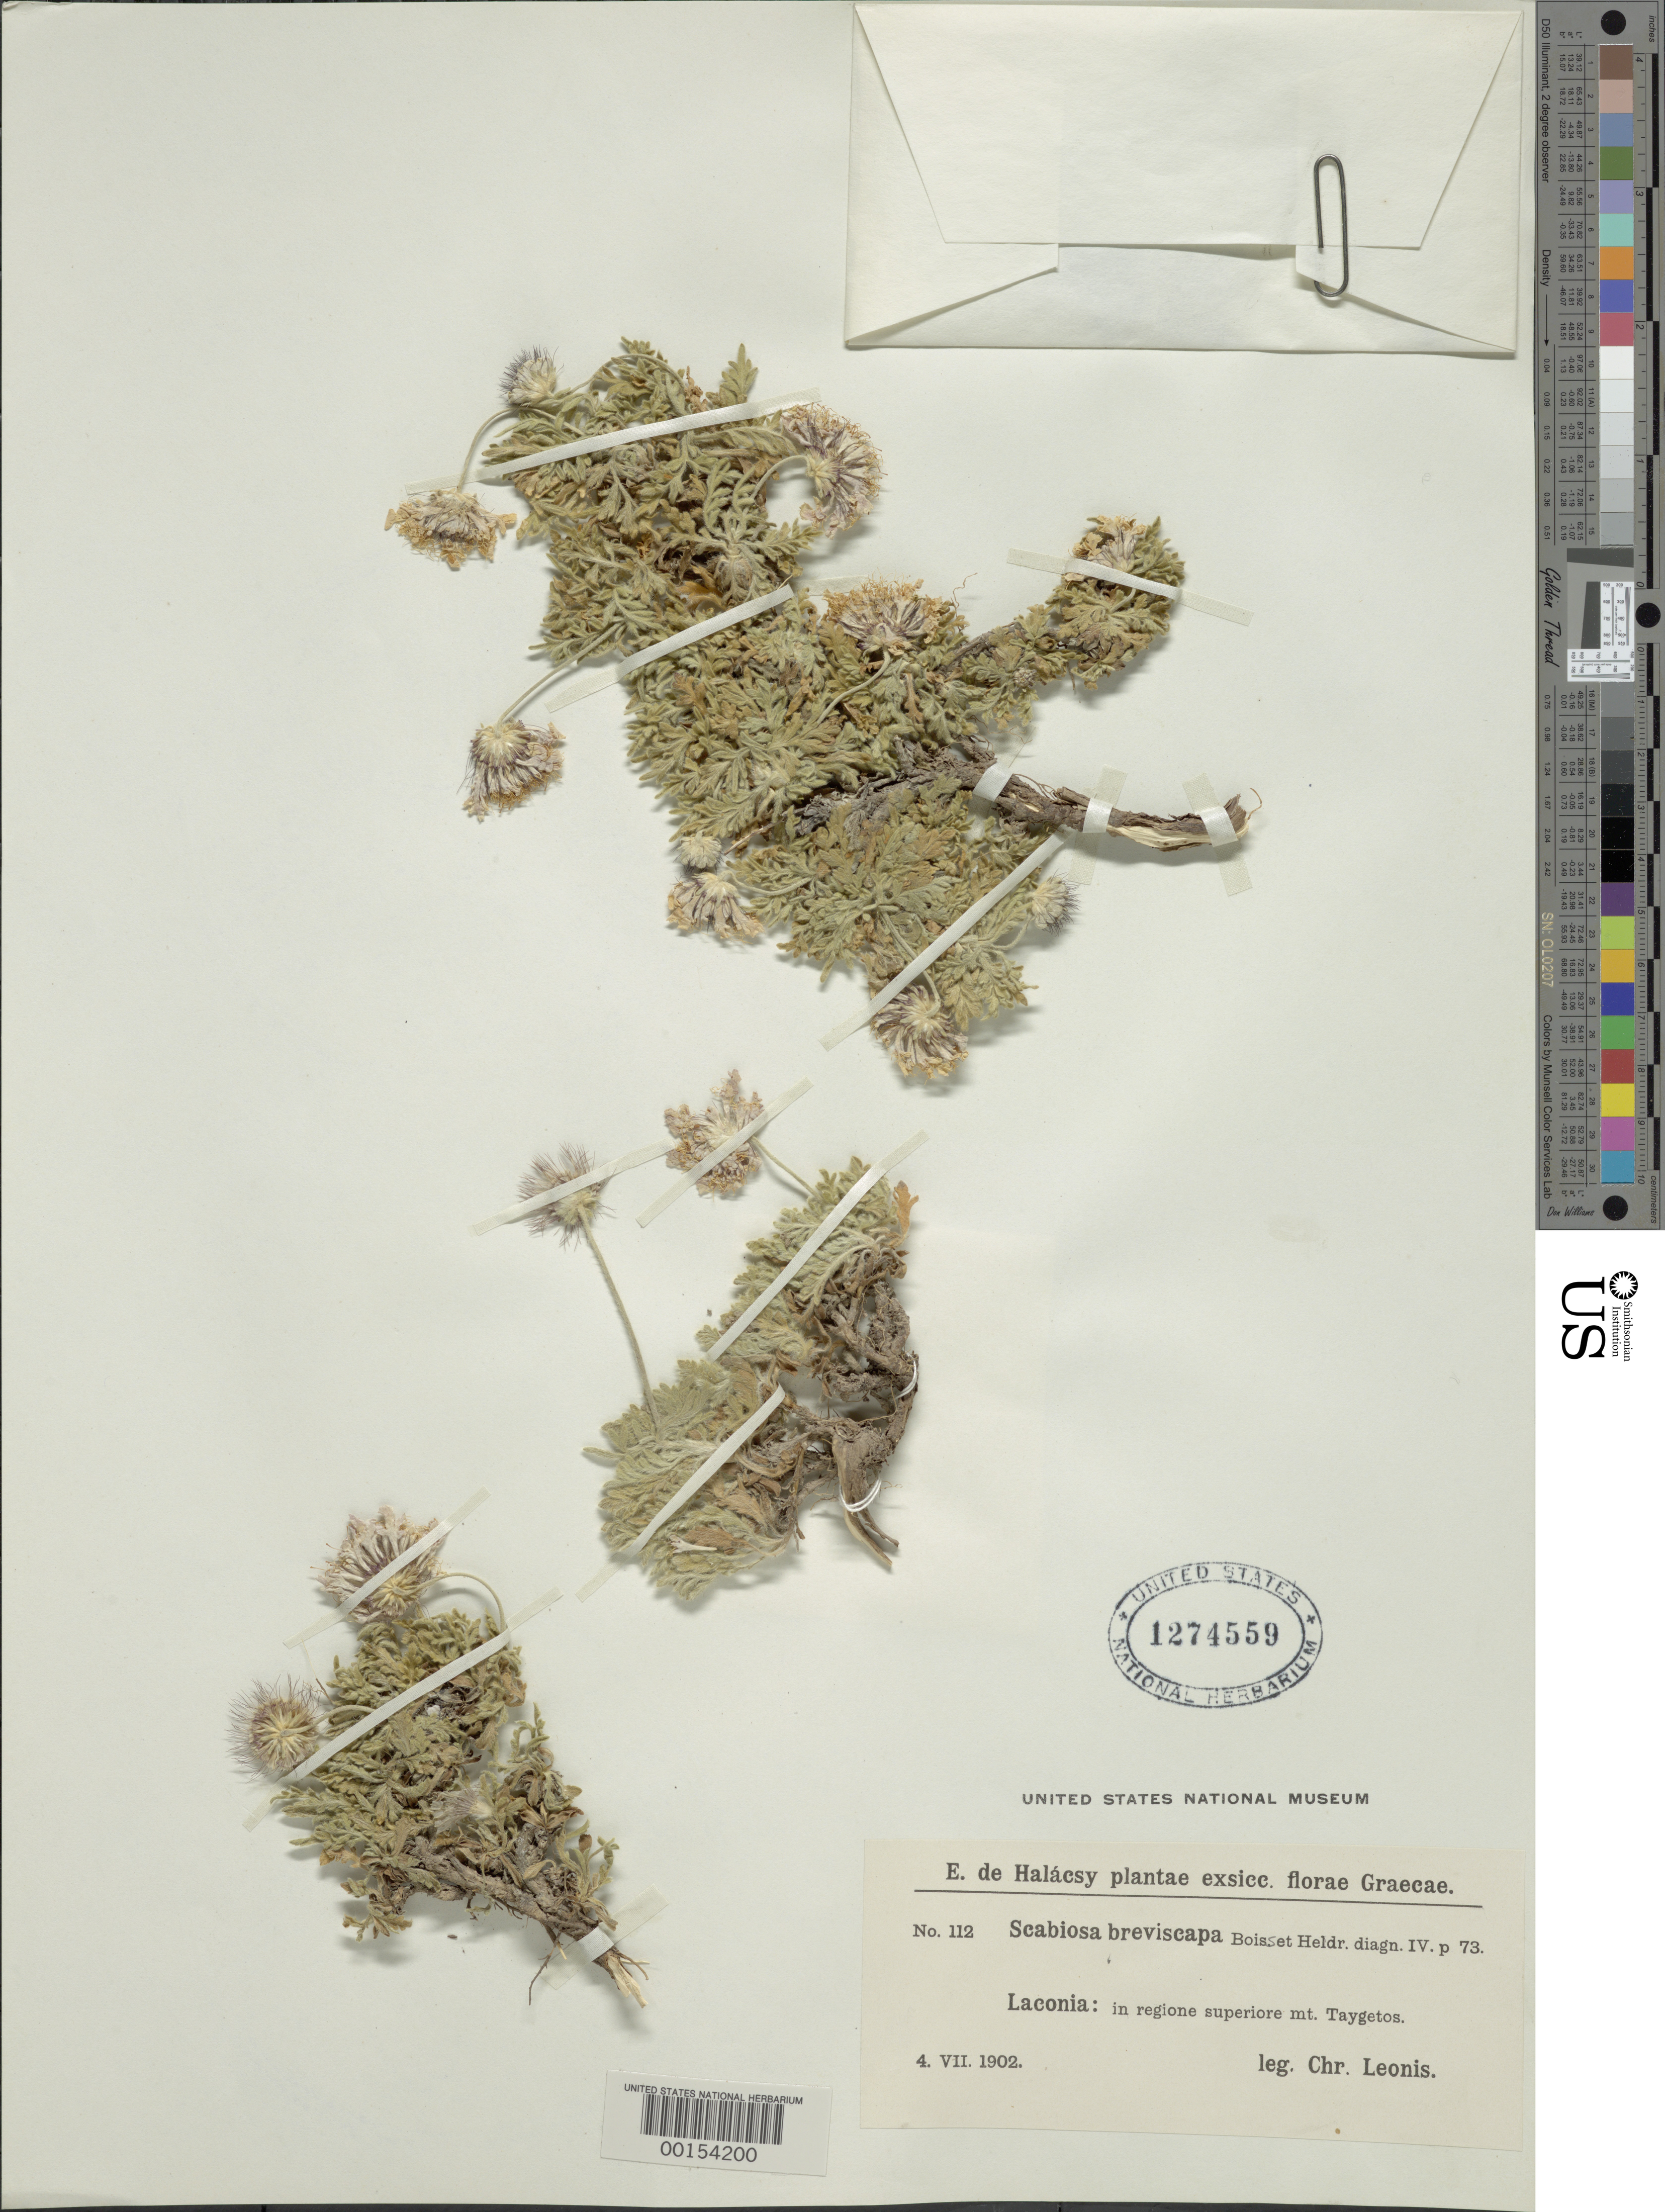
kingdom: Plantae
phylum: Tracheophyta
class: Magnoliopsida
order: Dipsacales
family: Caprifoliaceae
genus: Scabiosa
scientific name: Scabiosa breviscapa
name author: Boiss. & Heldr.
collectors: C. Leonis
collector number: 112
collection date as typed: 04 Jul 1902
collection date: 1902-07-04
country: Greece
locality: Laconia, summit of Mt. Taygetos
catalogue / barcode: US 1274559